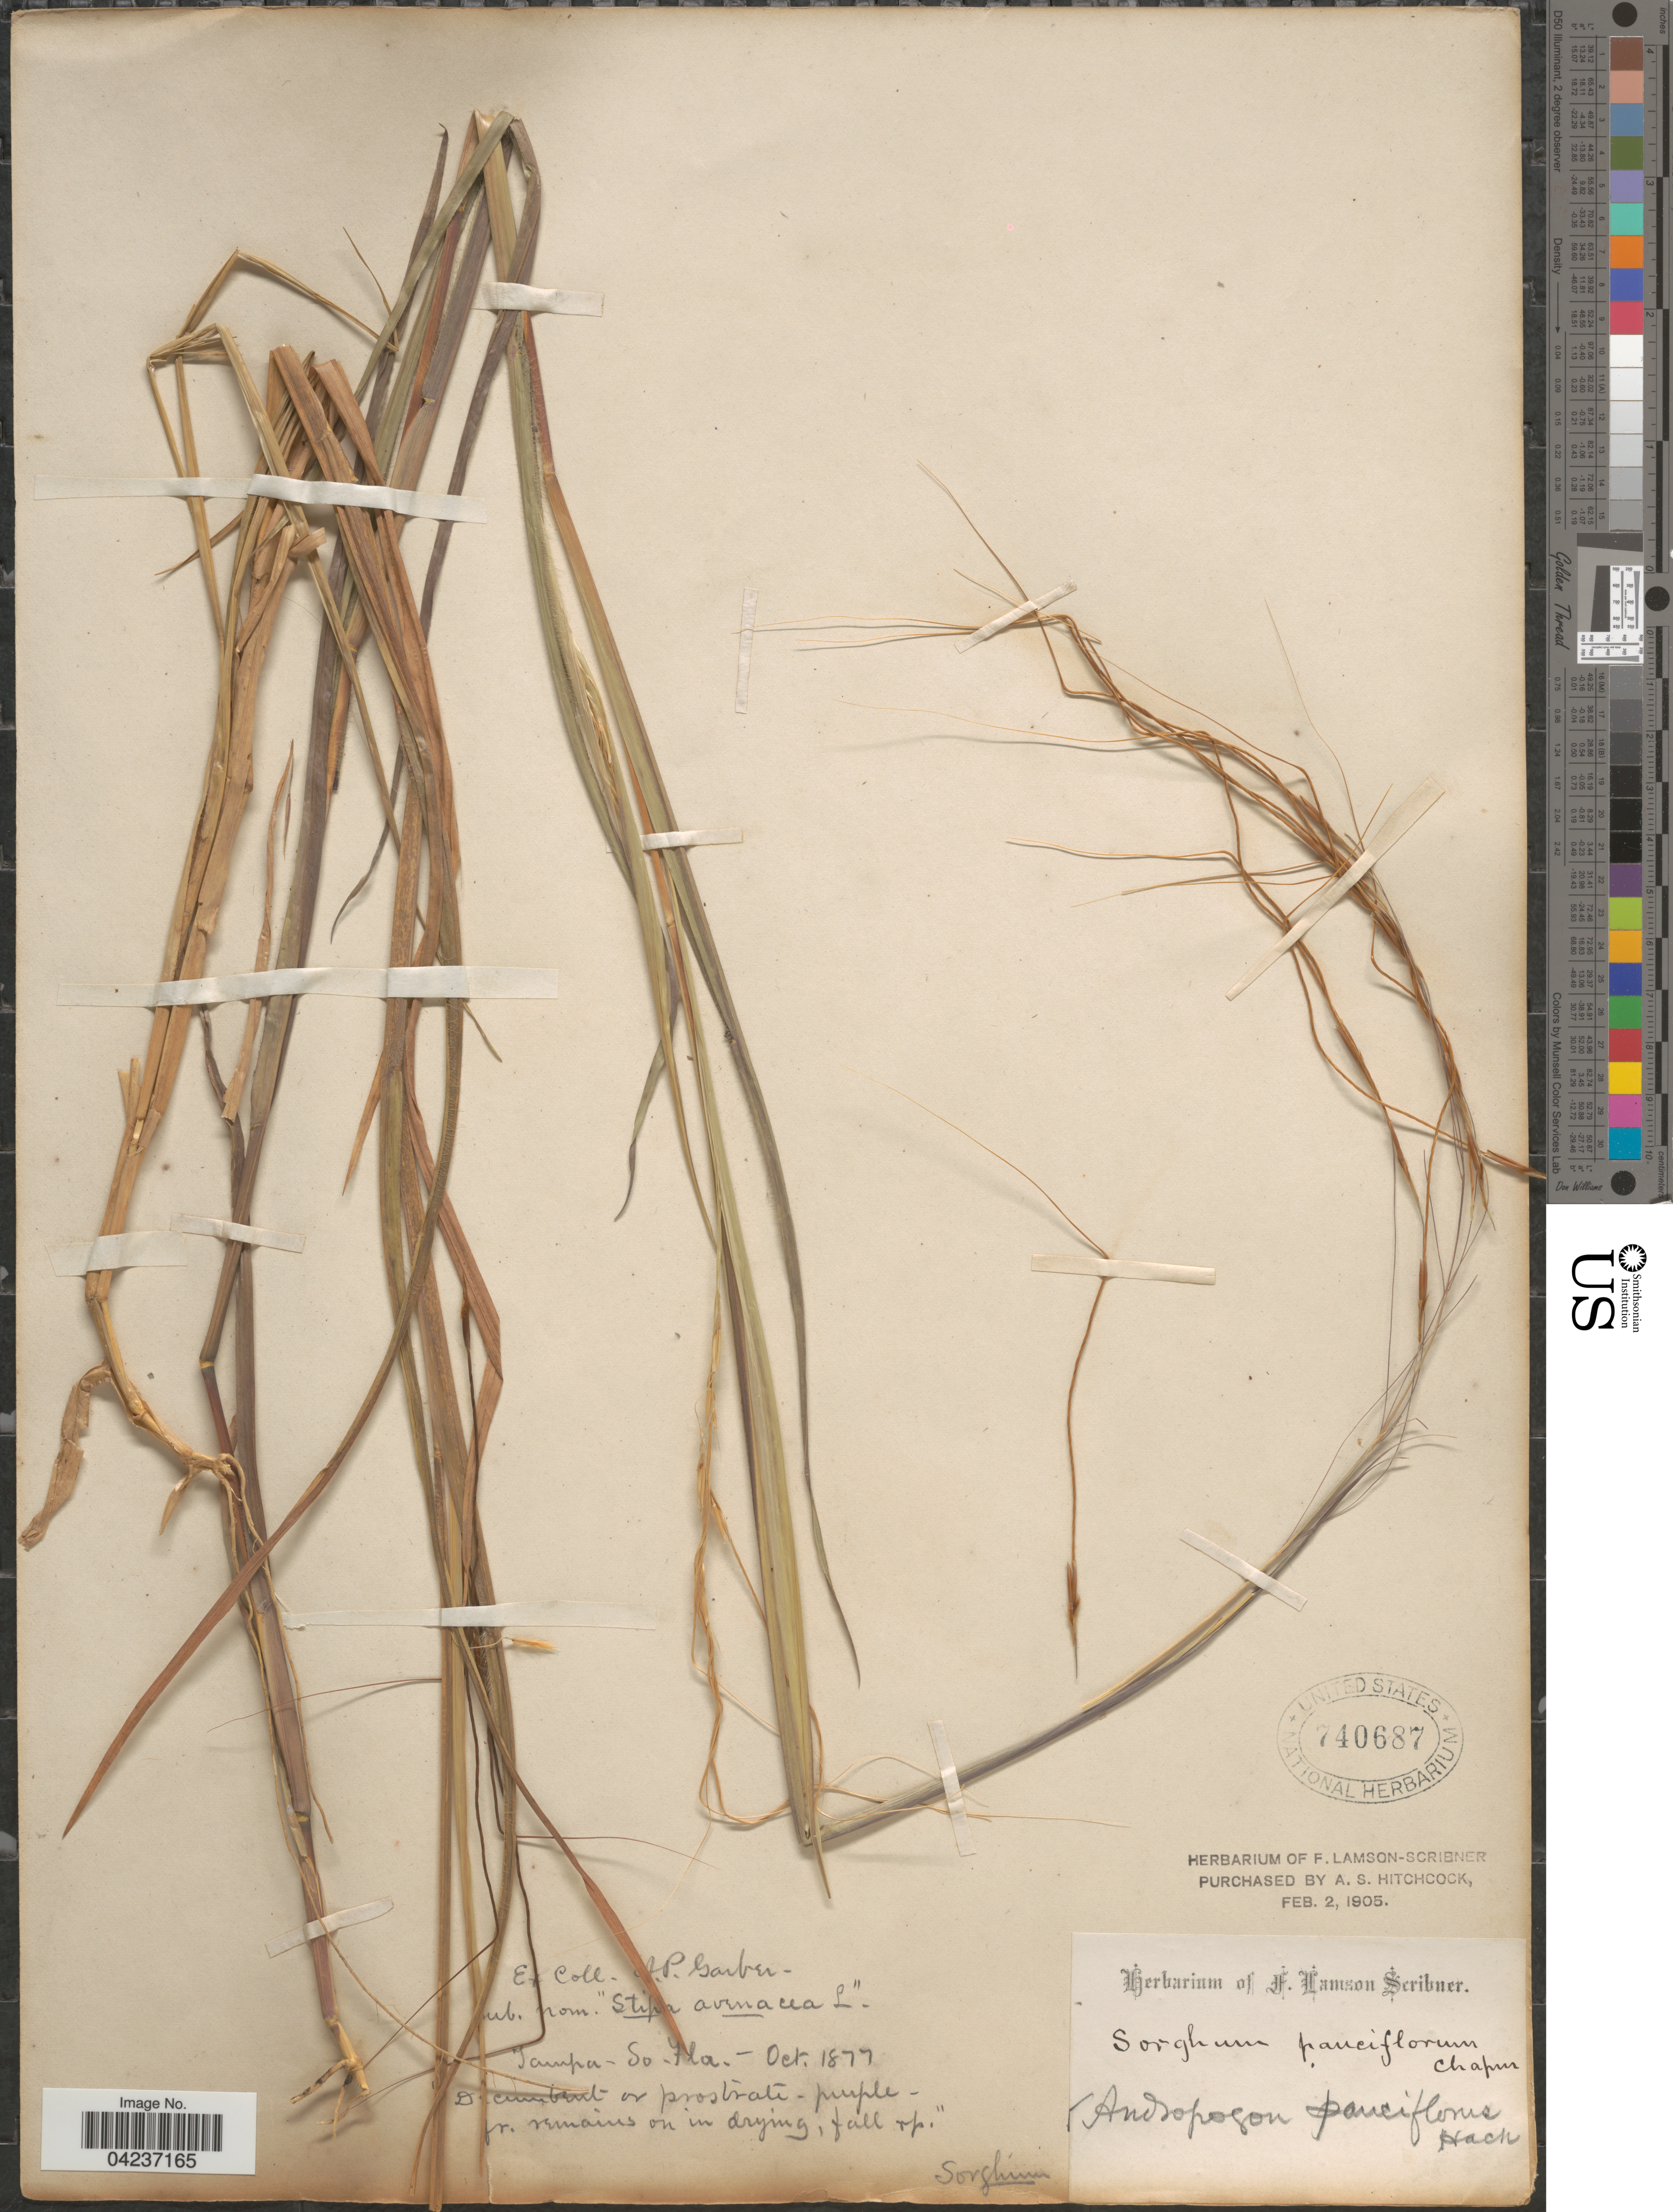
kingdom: Plantae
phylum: Tracheophyta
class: Liliopsida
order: Poales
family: Poaceae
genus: Chrysopogon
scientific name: Chrysopogon pauciflorus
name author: (Chapm.) Benth. ex Vasey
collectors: A. P. Garber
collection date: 1877-10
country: United States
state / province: Florida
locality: Tampa - So. Fla.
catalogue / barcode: US 740687